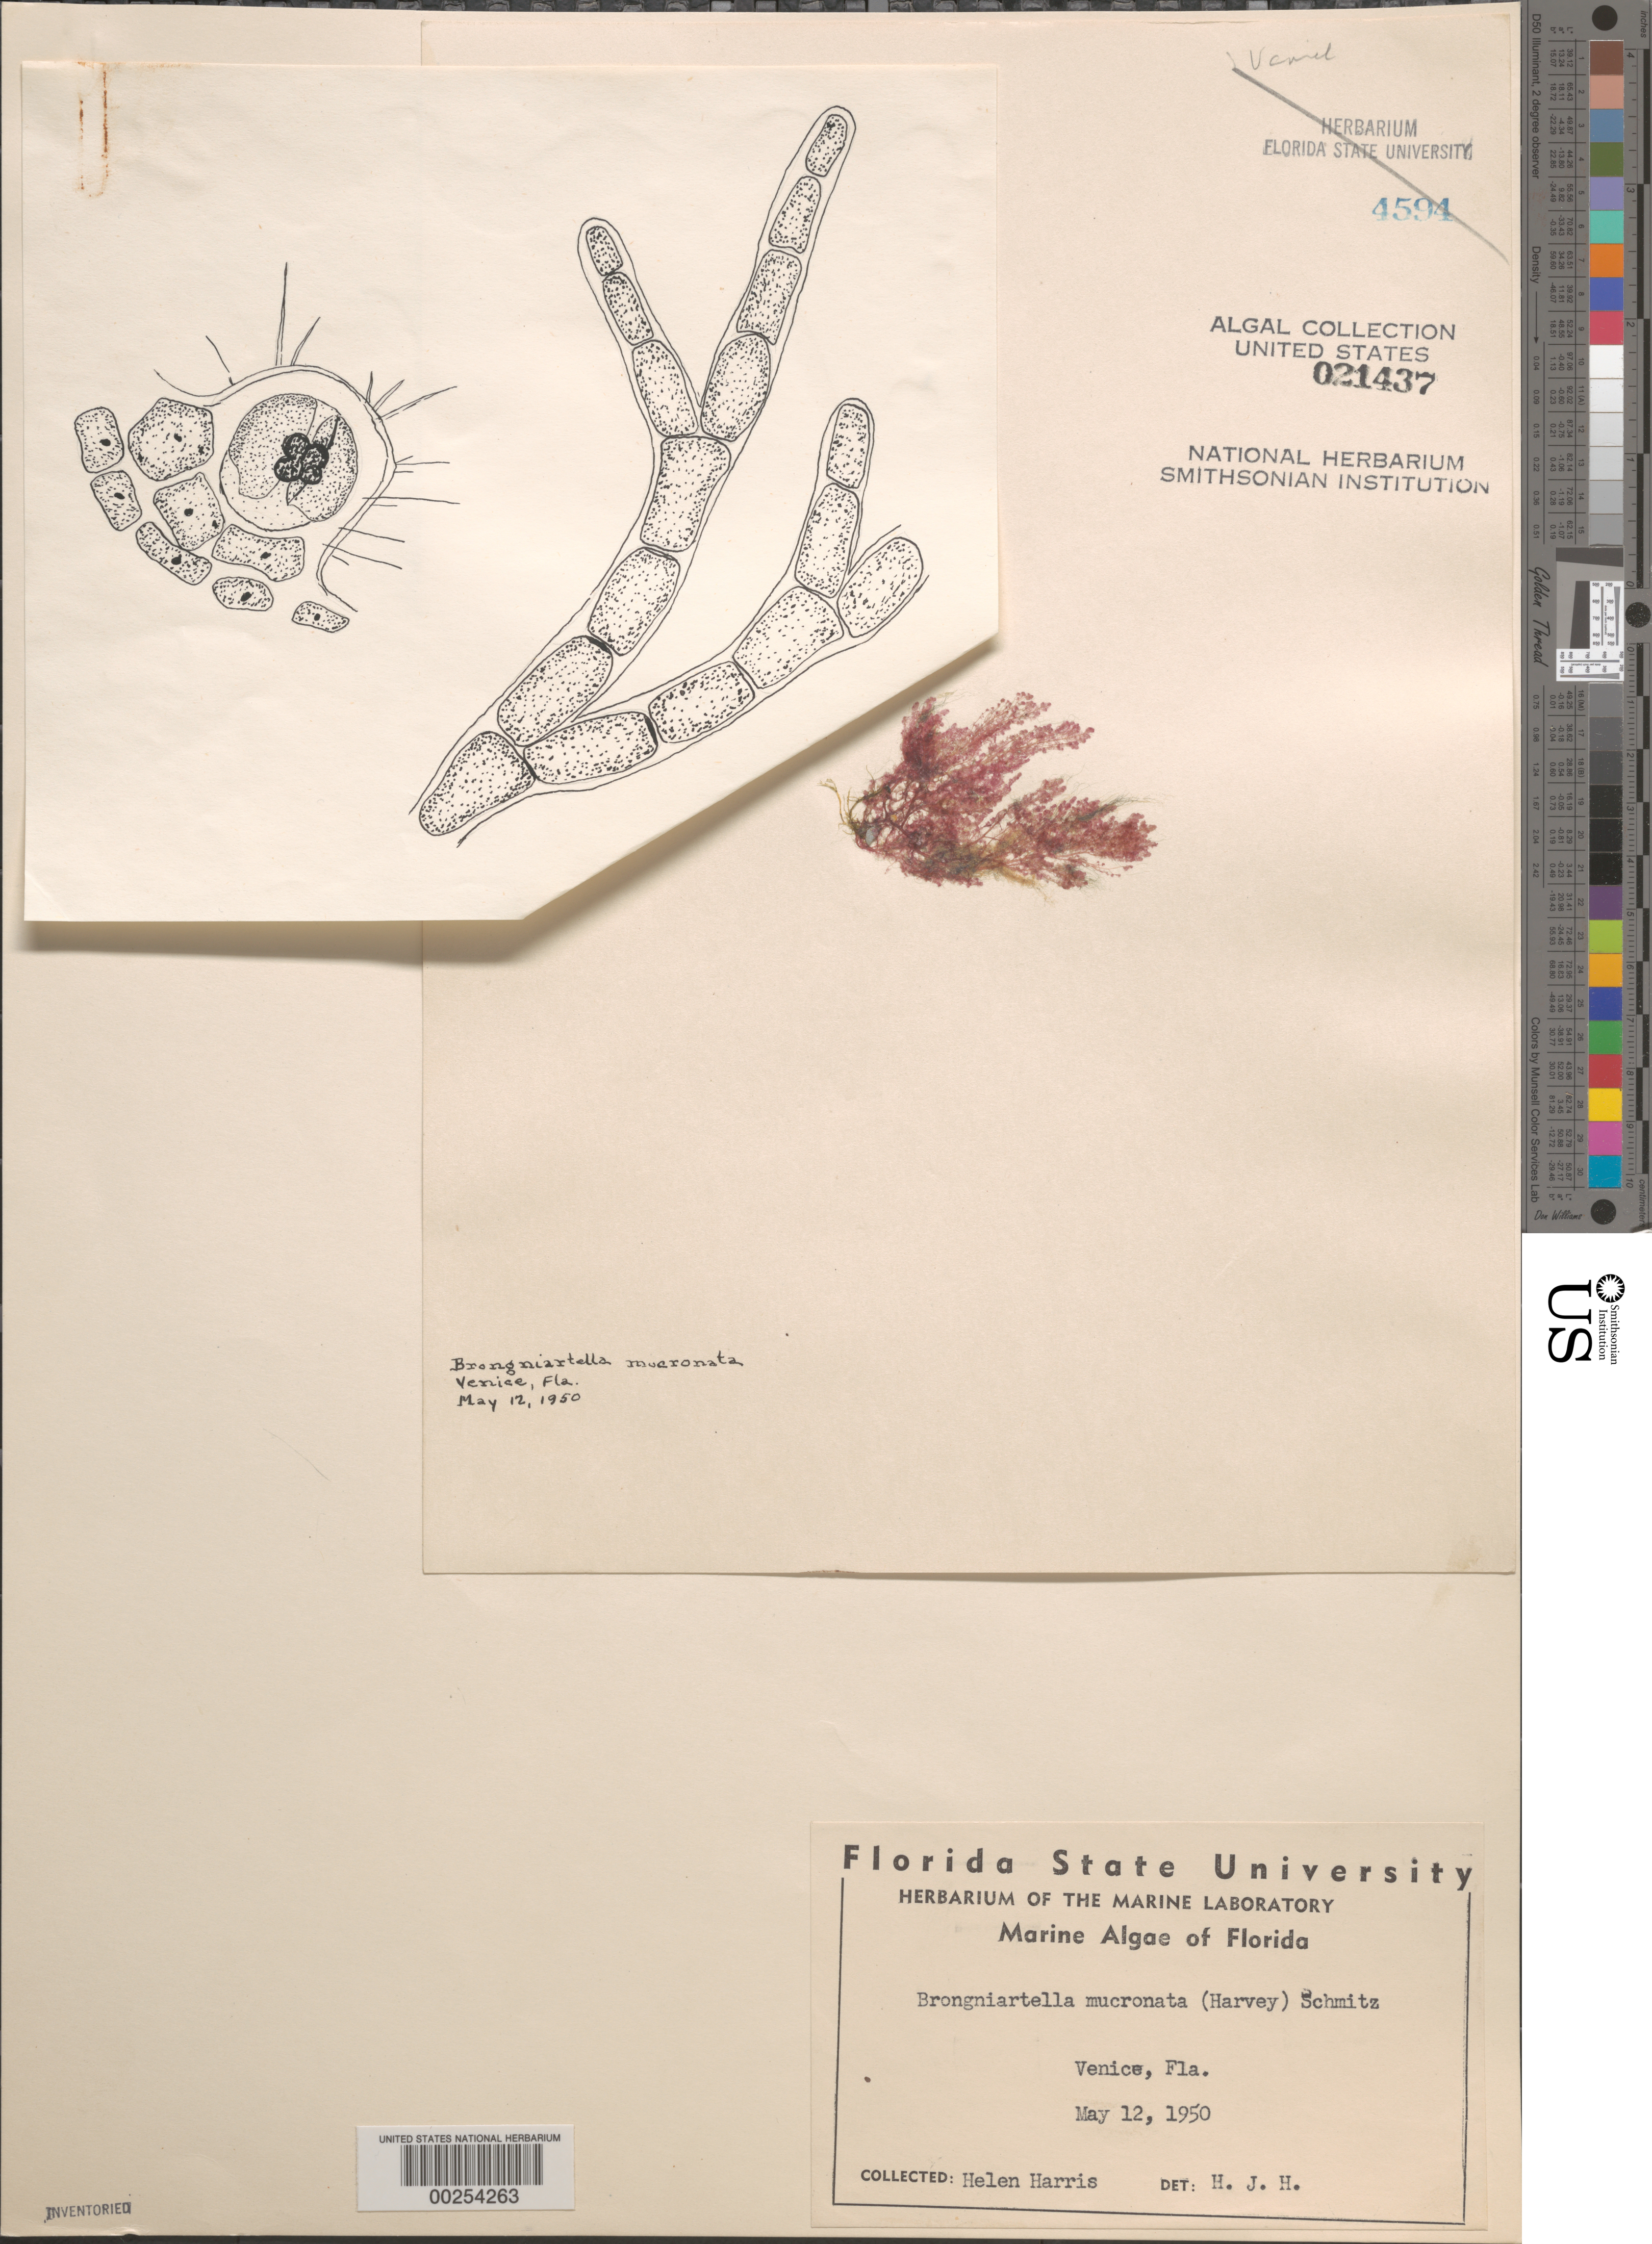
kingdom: Plantae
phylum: Rhodophyta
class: Florideophyceae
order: Ceramiales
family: Rhodomelaceae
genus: Heterodasya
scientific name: Heterodasya mucronata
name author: (Harv.) M.J. Wynne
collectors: H. Harris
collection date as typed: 12 May 1950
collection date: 1950-05-12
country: United States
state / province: Florida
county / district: Sarasota County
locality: Venice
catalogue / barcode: US 21437